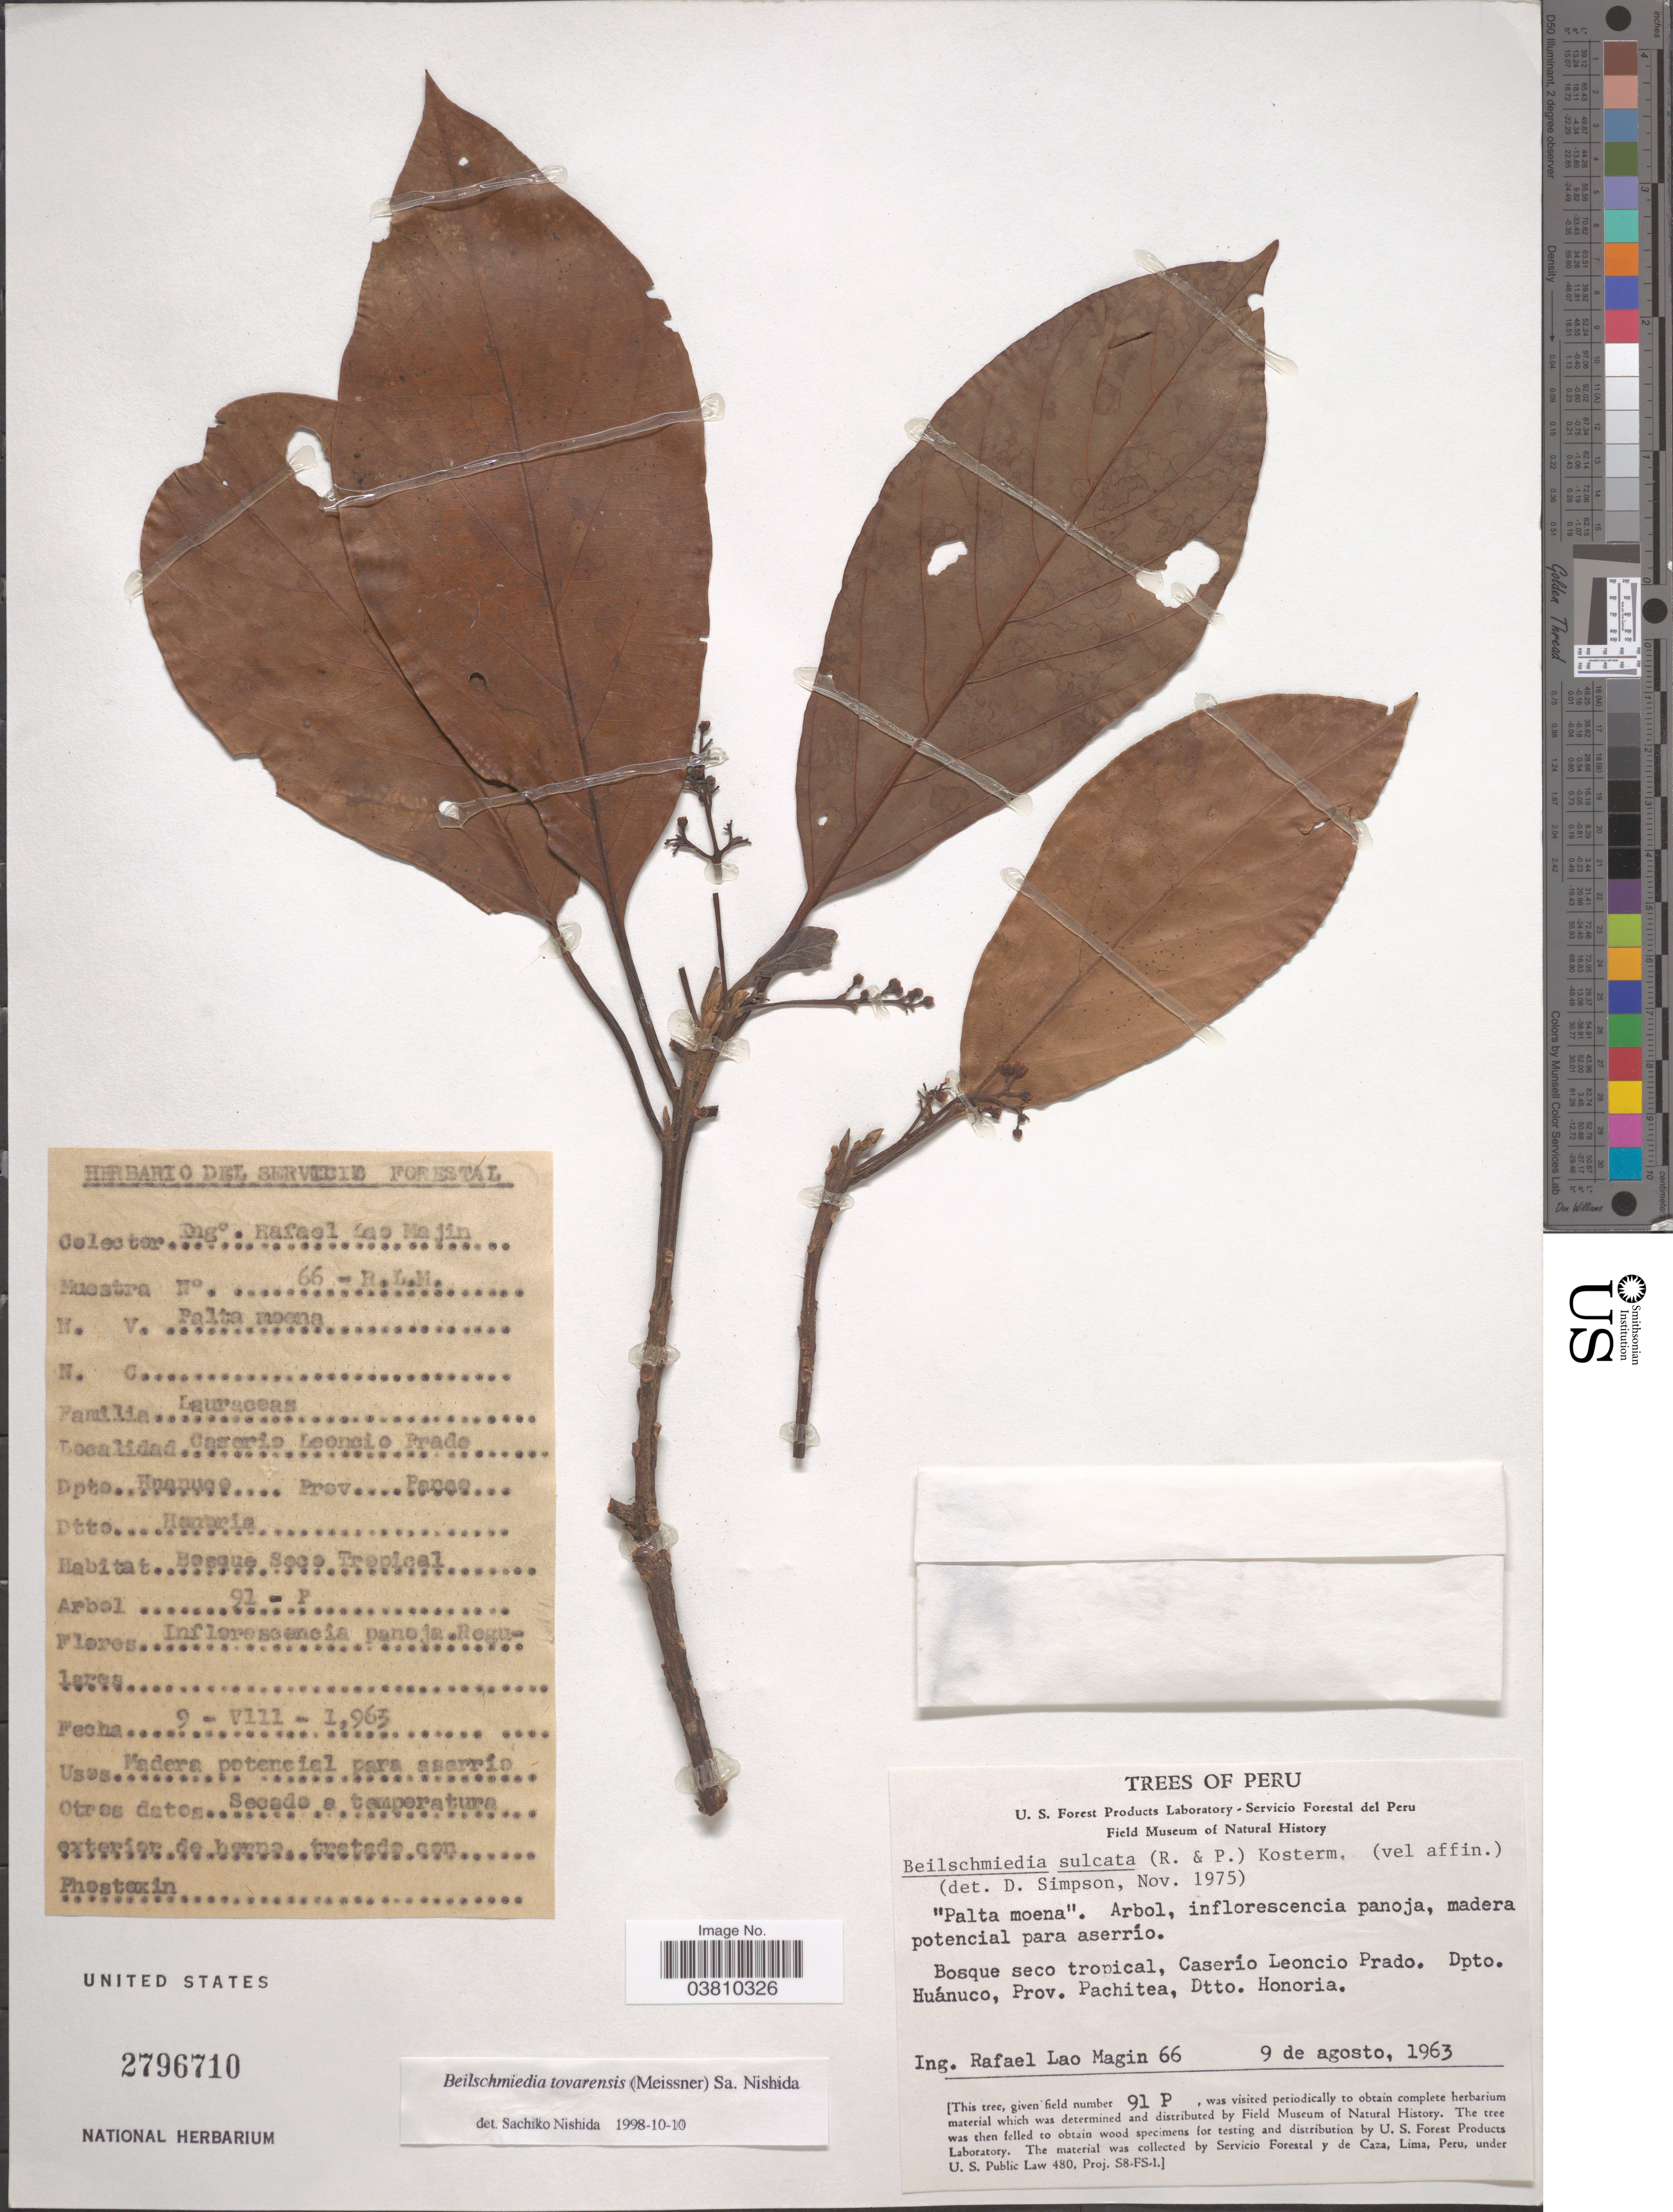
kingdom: Plantae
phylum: Tracheophyta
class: Magnoliopsida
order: Laurales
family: Lauraceae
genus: Beilschmiedia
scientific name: Beilschmiedia tovarensis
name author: (Meisn.) Sa. Nishida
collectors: R. L. Magin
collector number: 66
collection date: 1963-08-09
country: Peru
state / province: Huánuco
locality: Bosque seco tropical, Caserío Leoncio Prado, Dpto. Huánuco, Prov. Pachitea, Dtto. Honoria.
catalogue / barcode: US 2796710